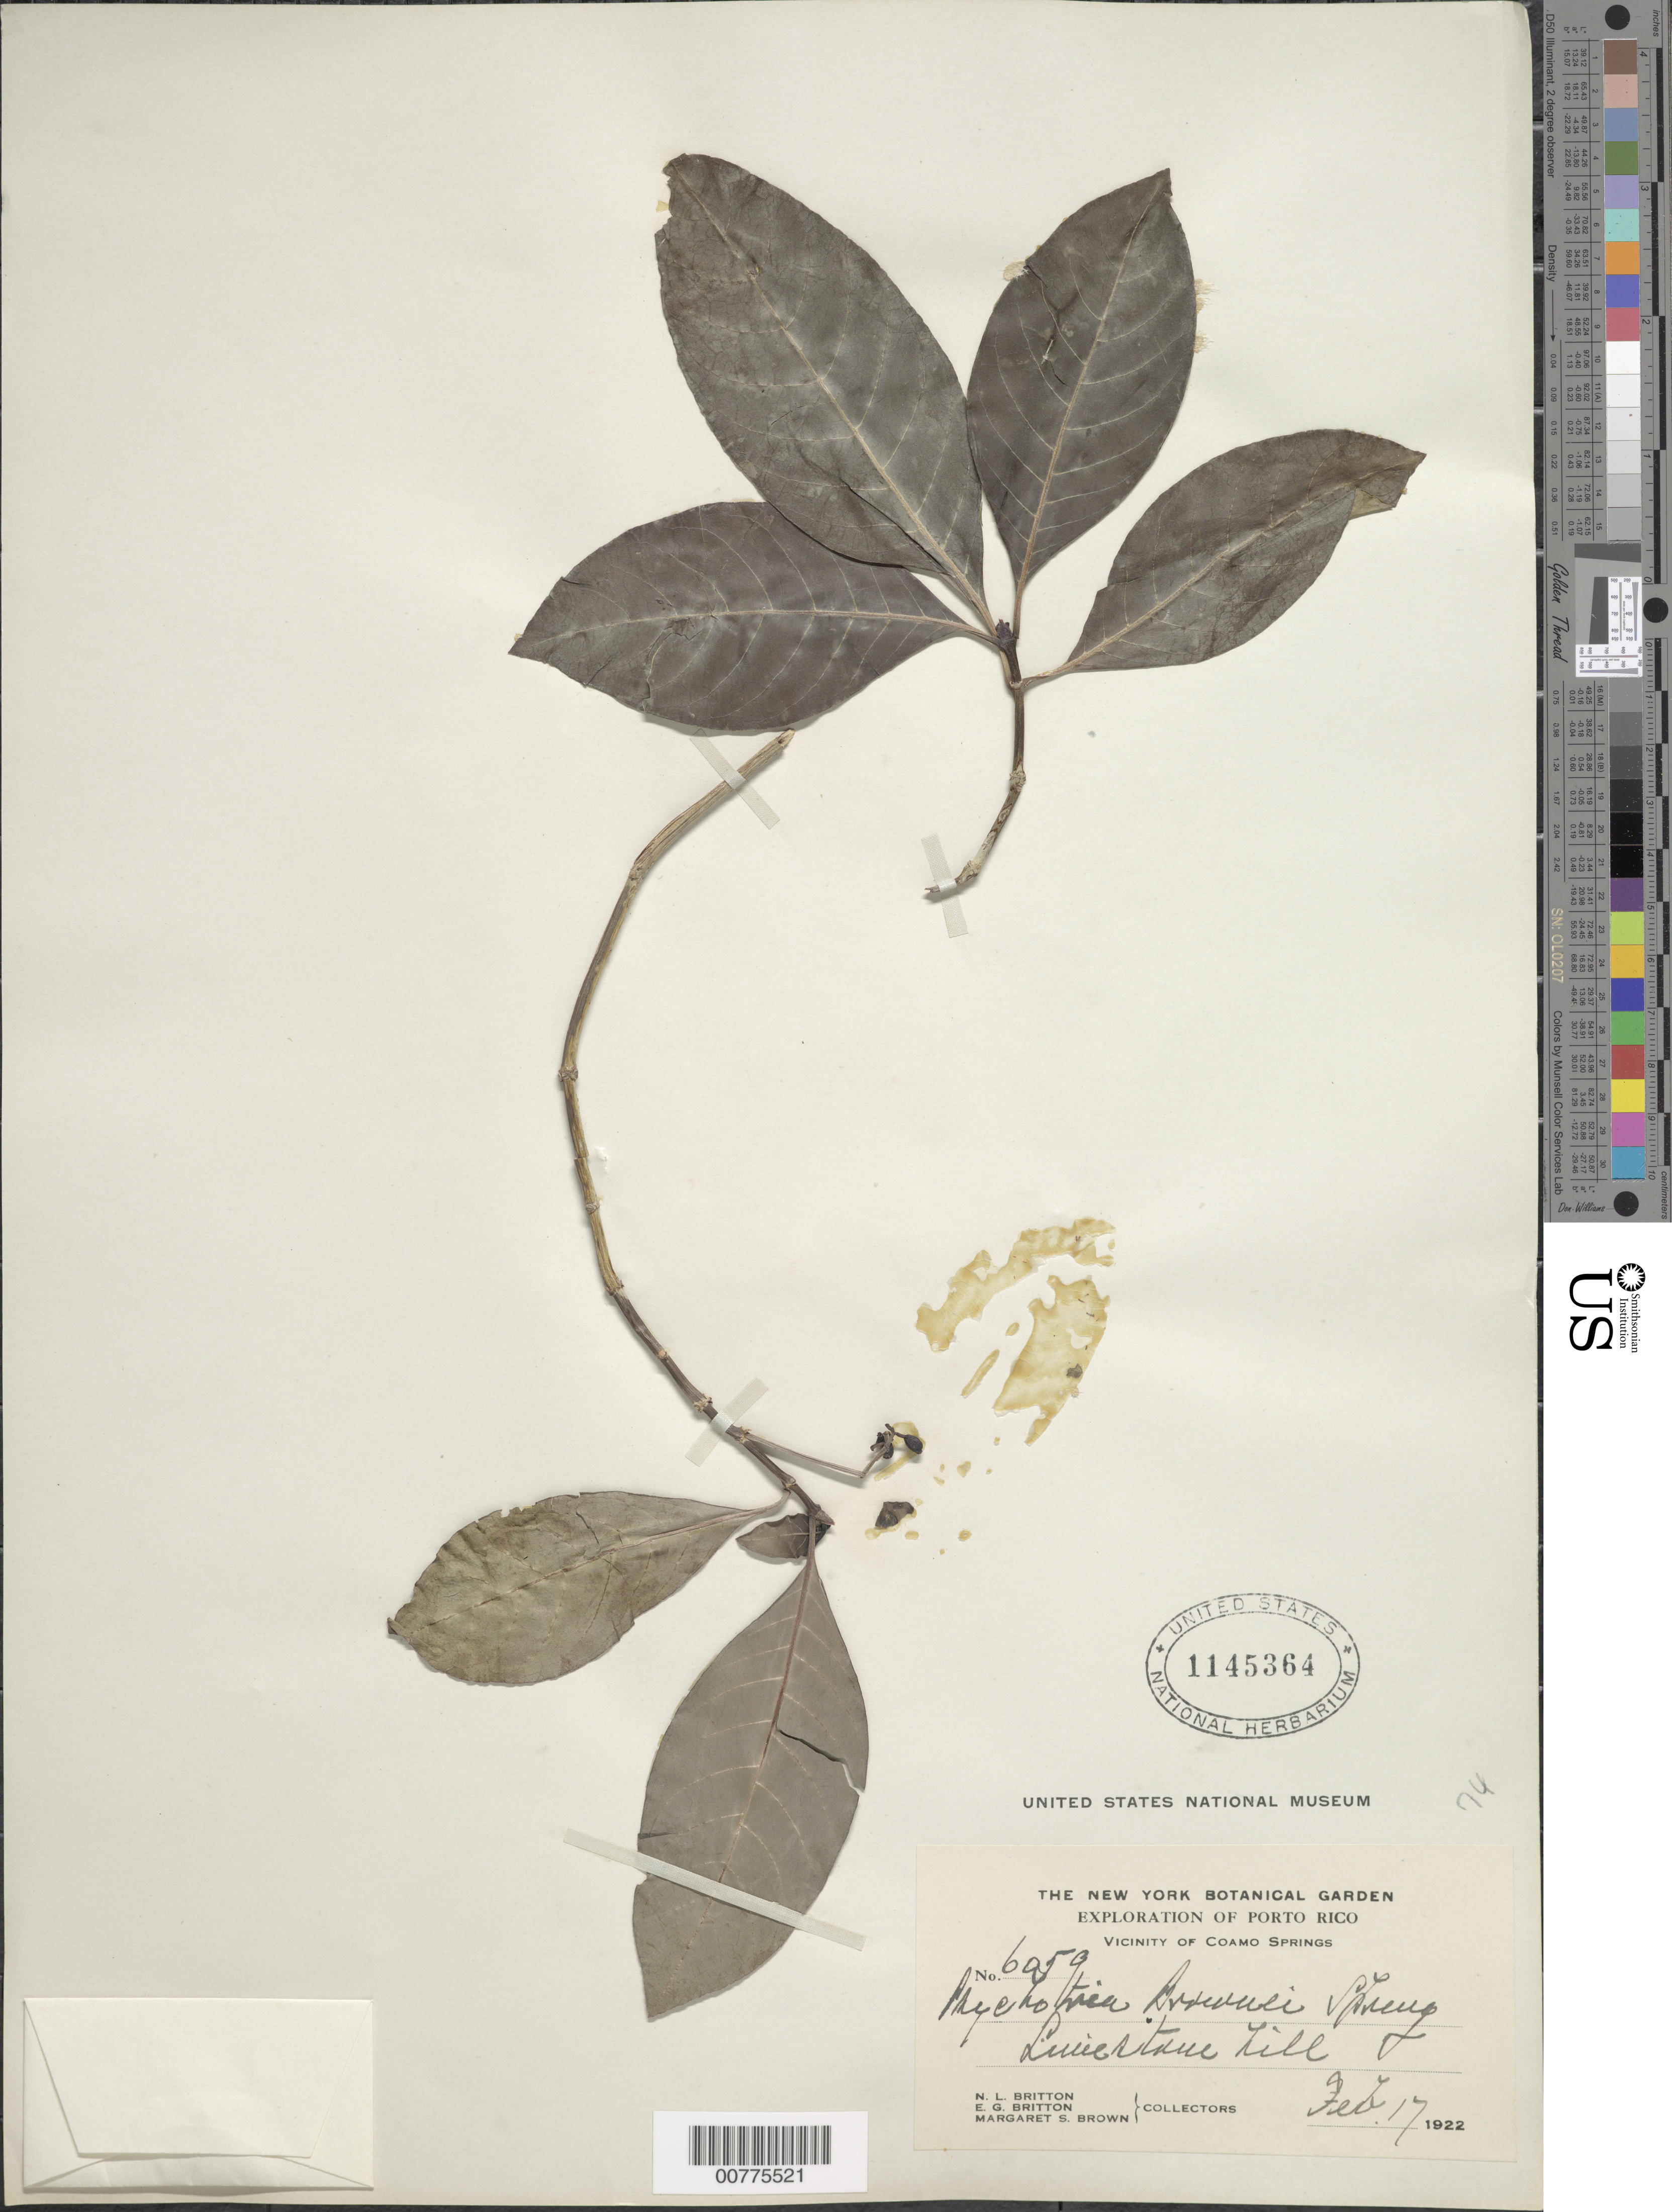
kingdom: Plantae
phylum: Tracheophyta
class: Magnoliopsida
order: Gentianales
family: Rubiaceae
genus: Psychotria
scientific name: Psychotria glabrata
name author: Sw.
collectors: N. Britton, E. G. Britton & M. S. Brown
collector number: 6059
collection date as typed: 17 Feb 1922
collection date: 1922-02-17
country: Puerto Rico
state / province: Coamo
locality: Vicinity of Coamo Springs, limestone hills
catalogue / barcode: US 1145364